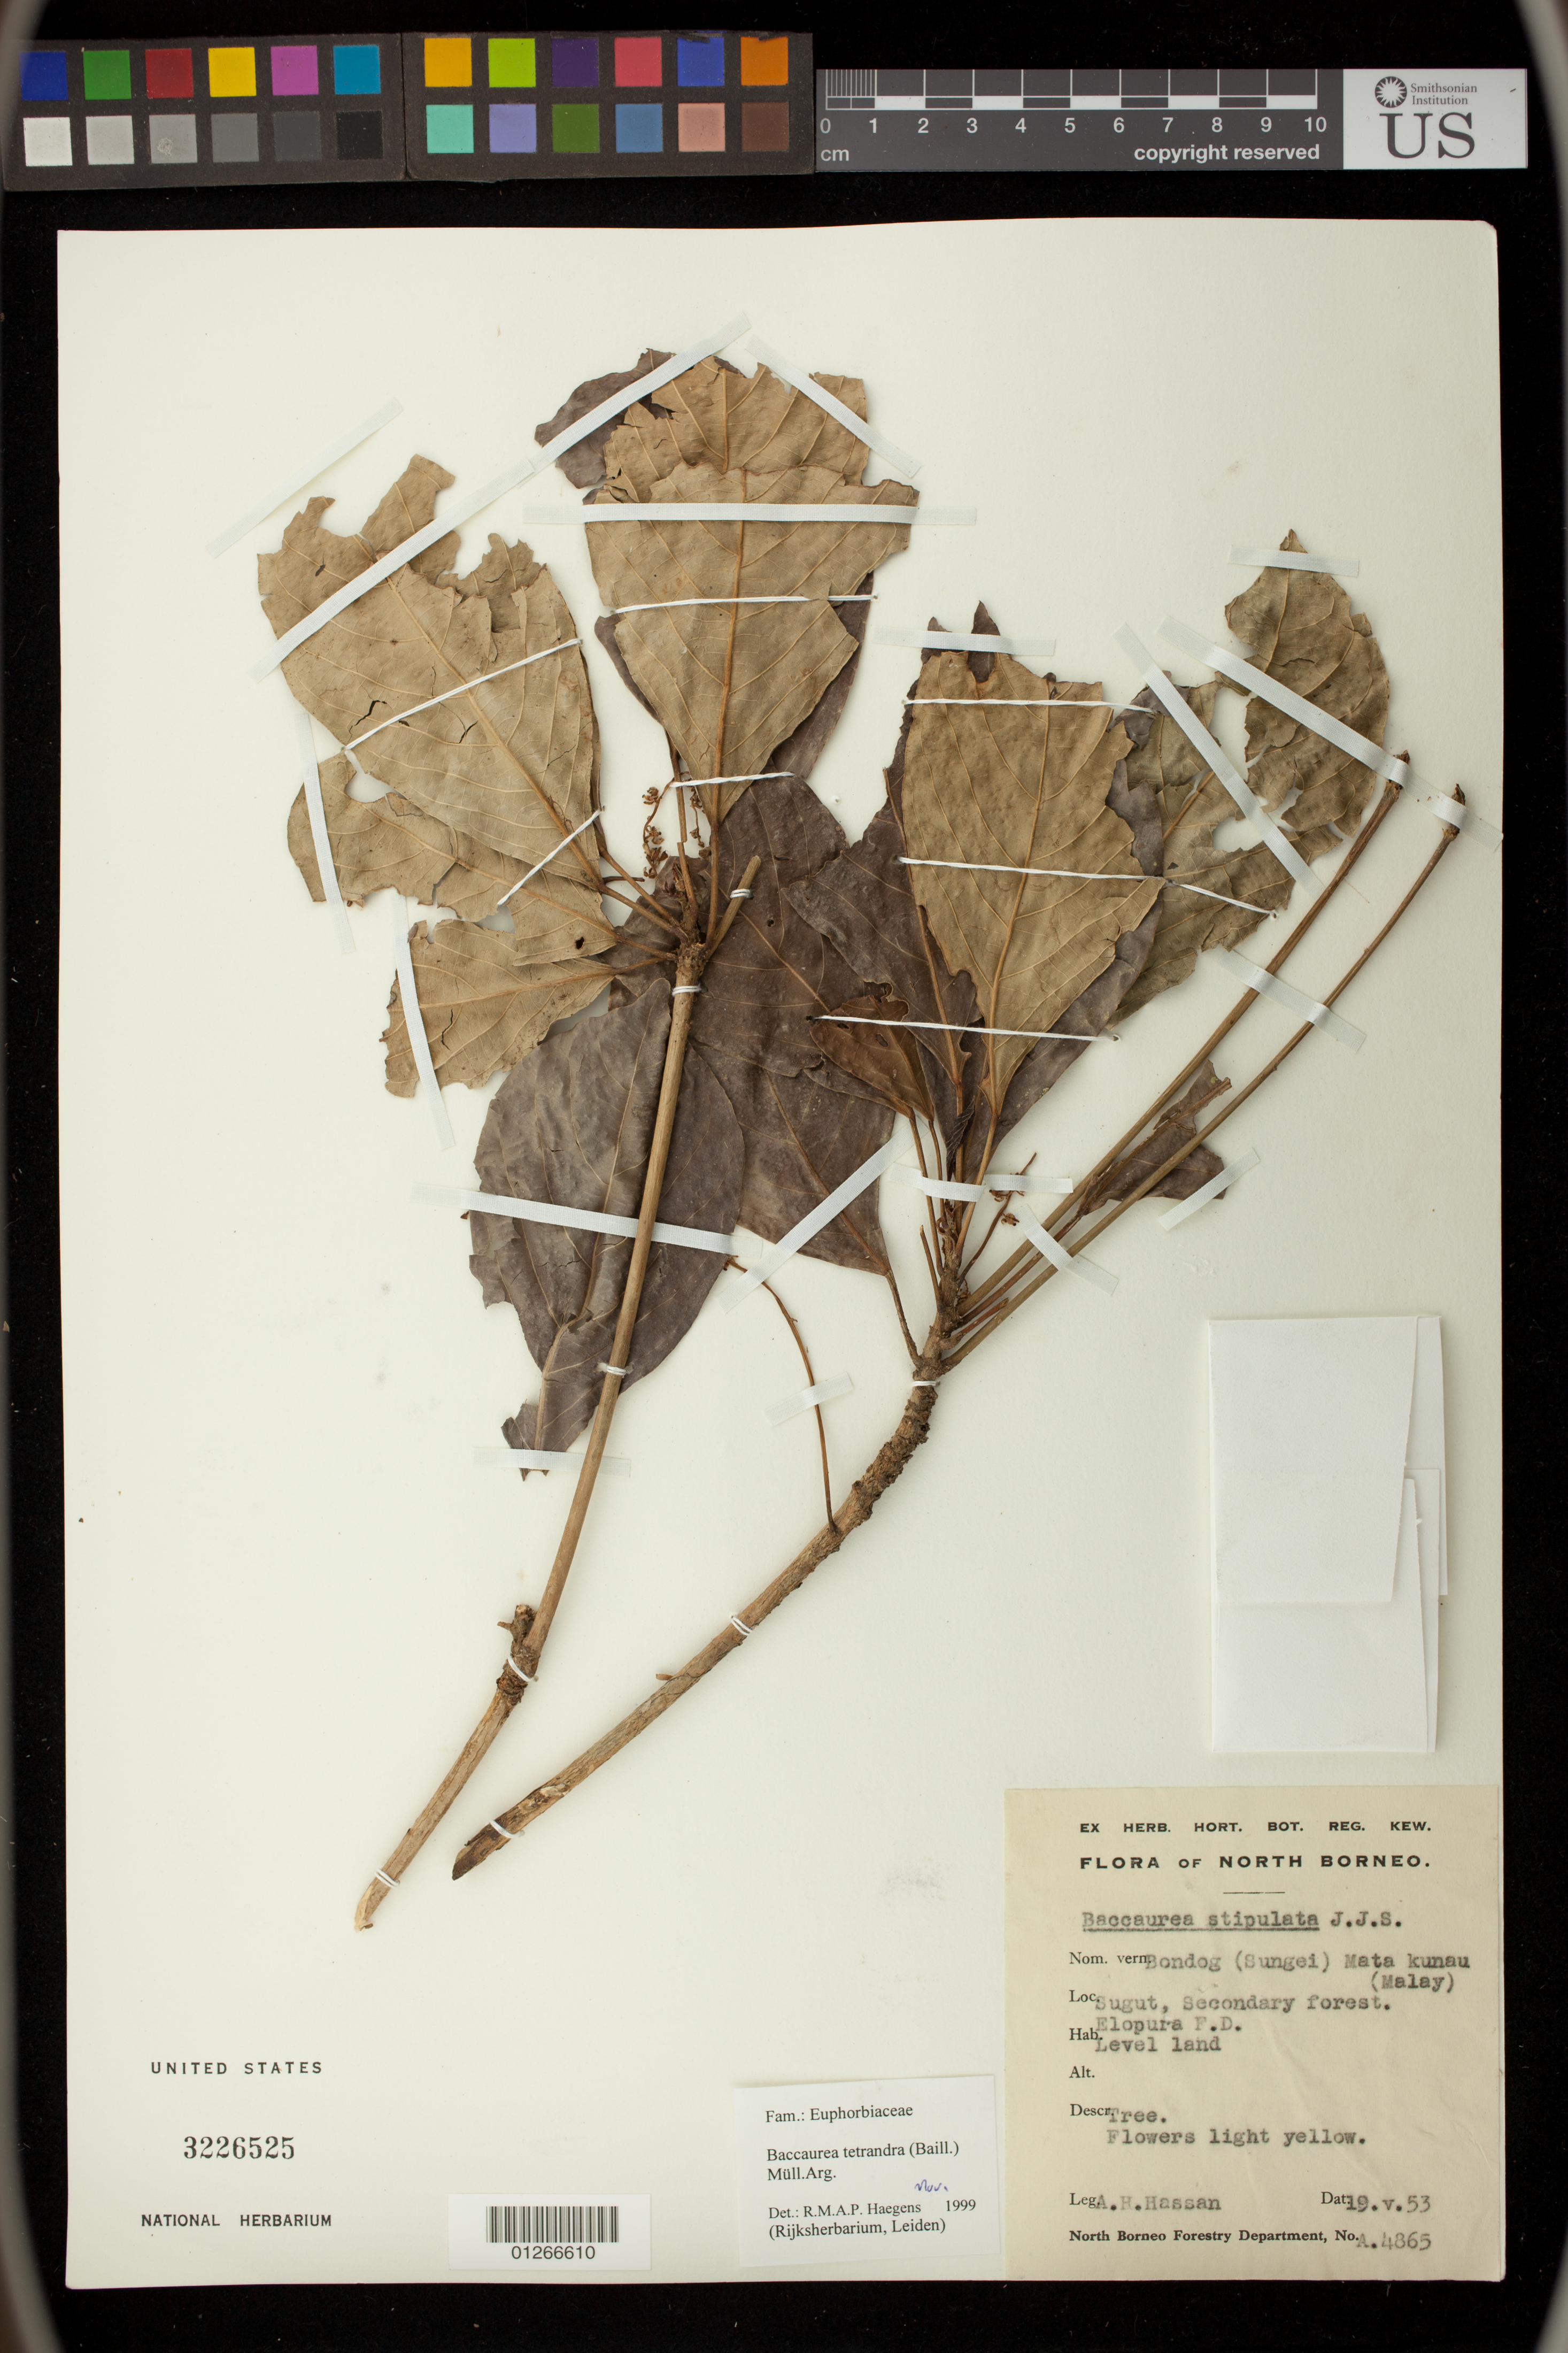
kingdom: Plantae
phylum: Tracheophyta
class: Magnoliopsida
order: Malpighiales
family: Phyllanthaceae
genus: Baccaurea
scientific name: Baccaurea tetrandra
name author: (Baill.) Müll. Arg.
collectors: A. Hassan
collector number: A4865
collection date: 1953-05-19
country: Malaysia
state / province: Sabah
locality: North Borneo. Sugut. Elopura F. D.